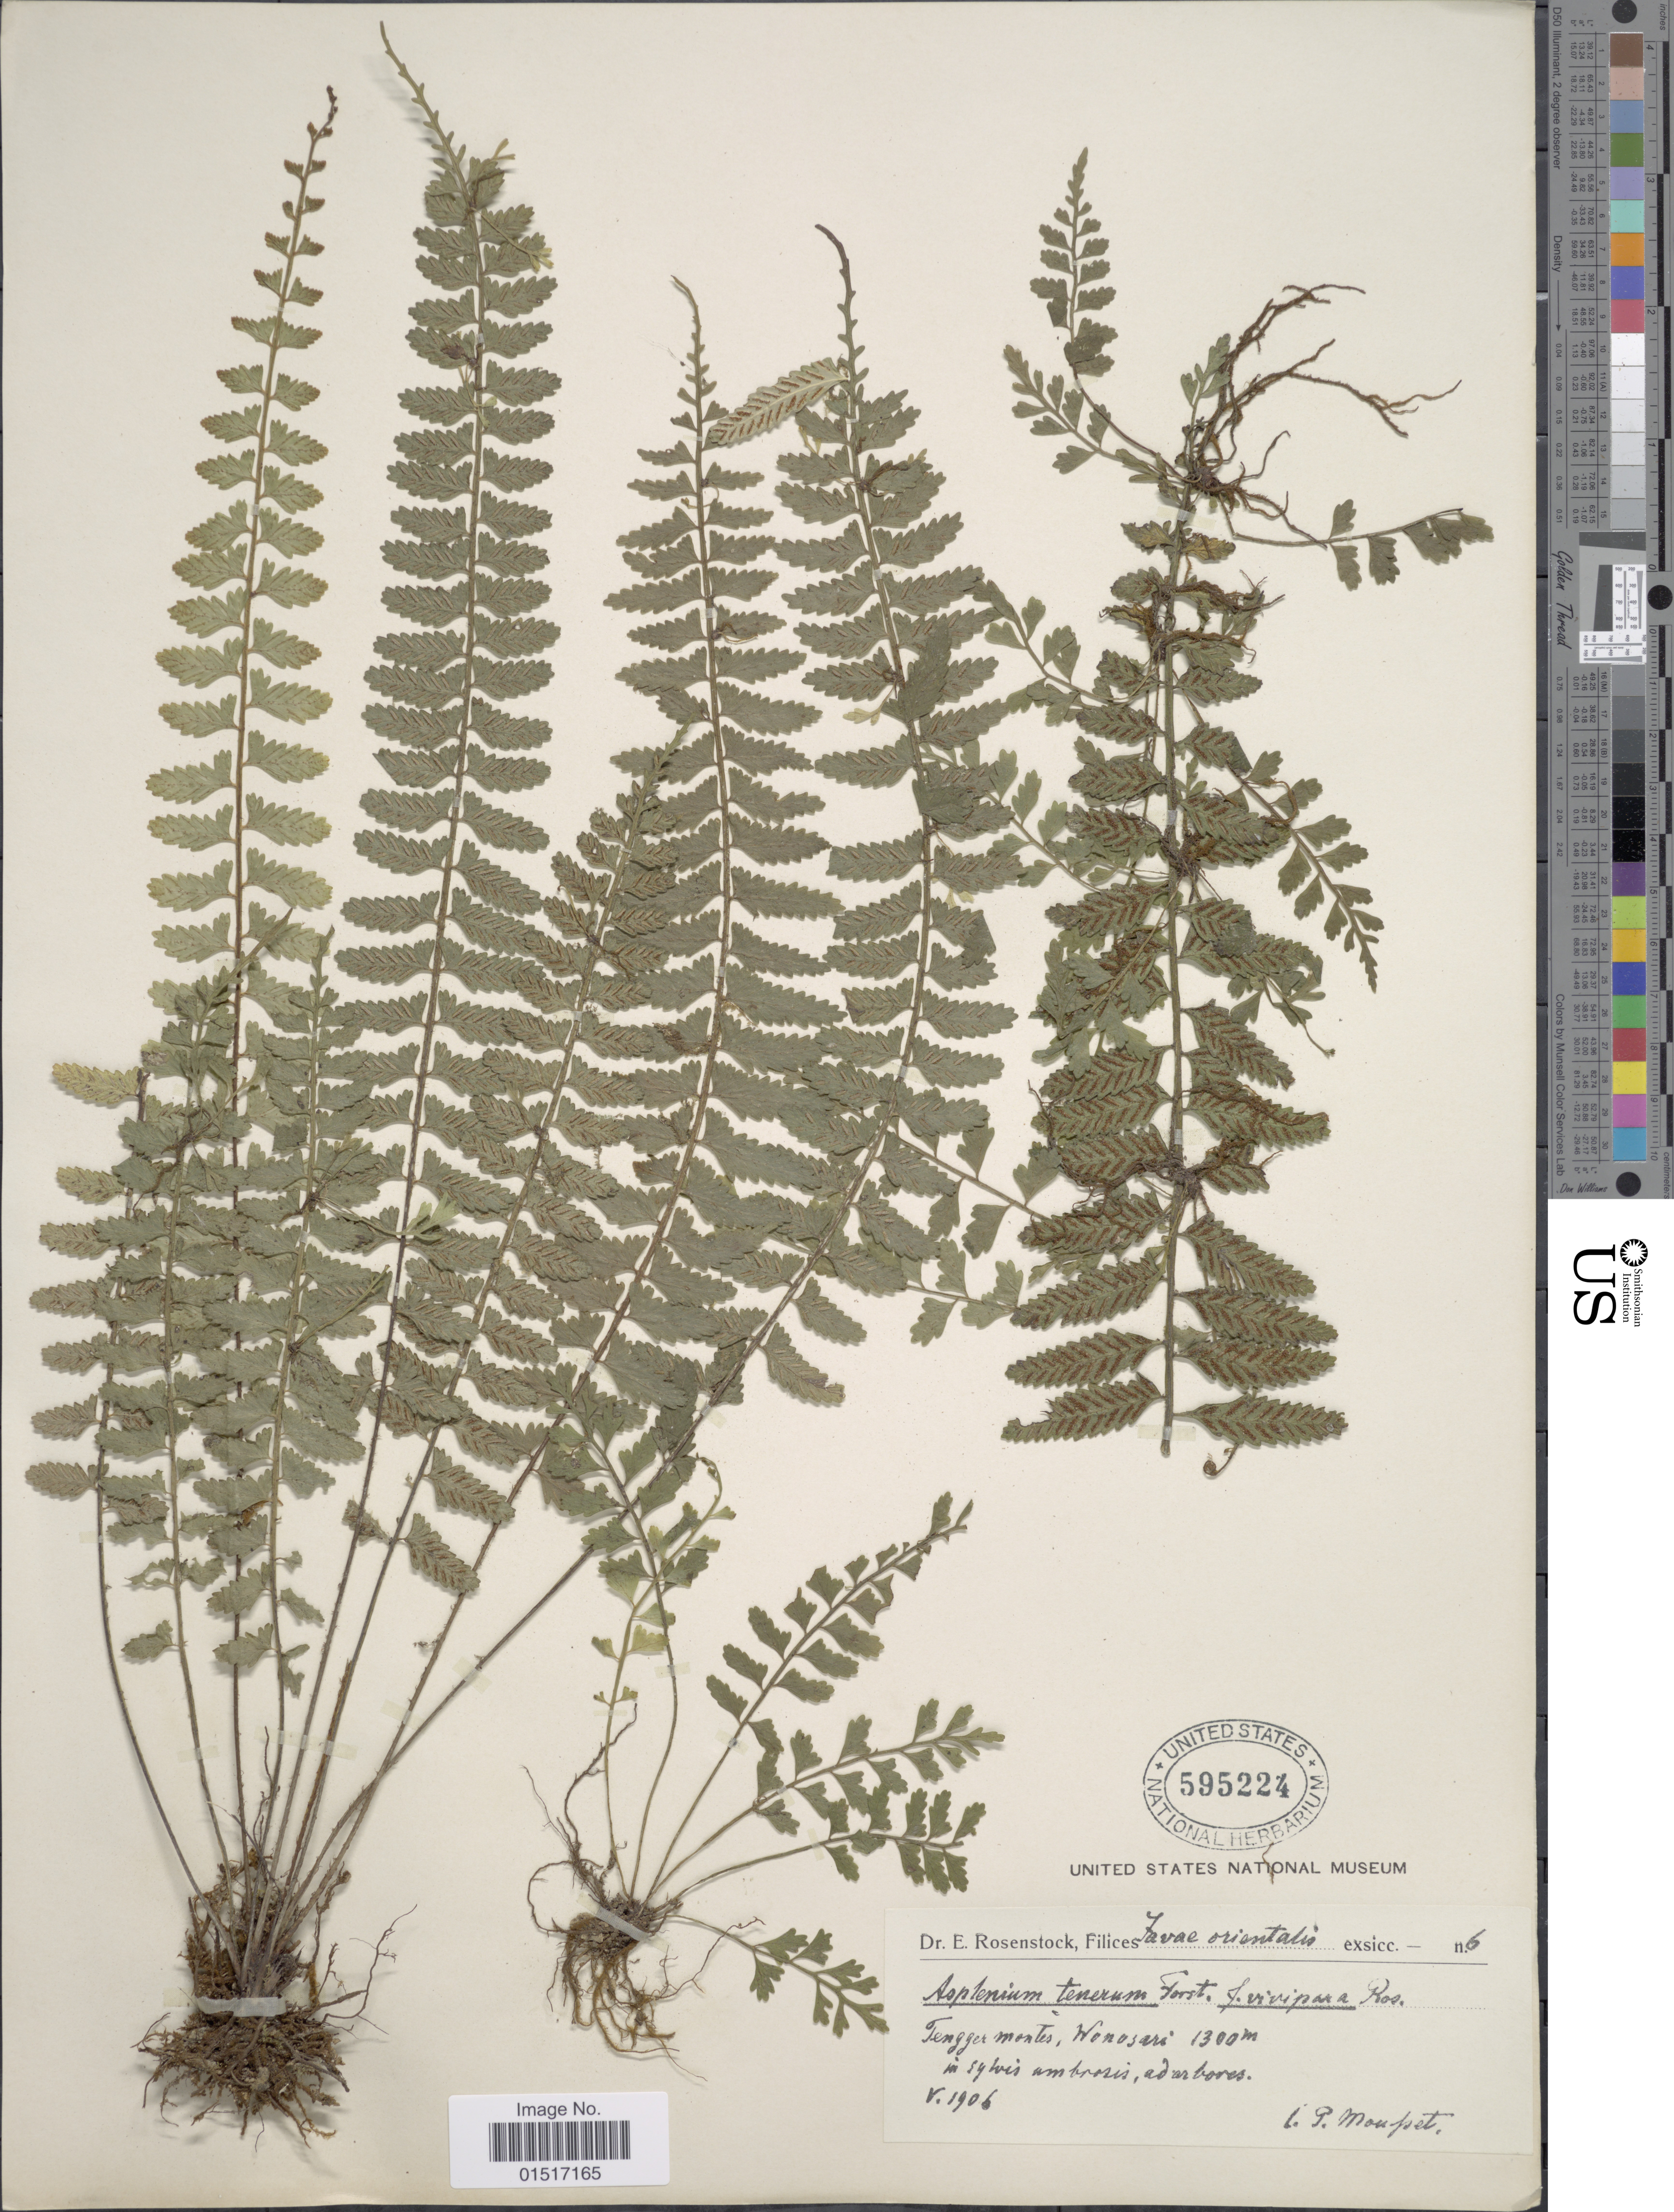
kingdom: Plantae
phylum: Tracheophyta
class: Polypodiopsida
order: Polypodiales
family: Aspleniaceae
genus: Asplenium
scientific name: Asplenium tenerum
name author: G. Forst.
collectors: J. Mousset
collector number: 6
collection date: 1906-05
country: Indonesia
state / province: Java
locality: Javae Orientalis. Tengger montes, Wonosari [interpreted]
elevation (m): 1300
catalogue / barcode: US 595224